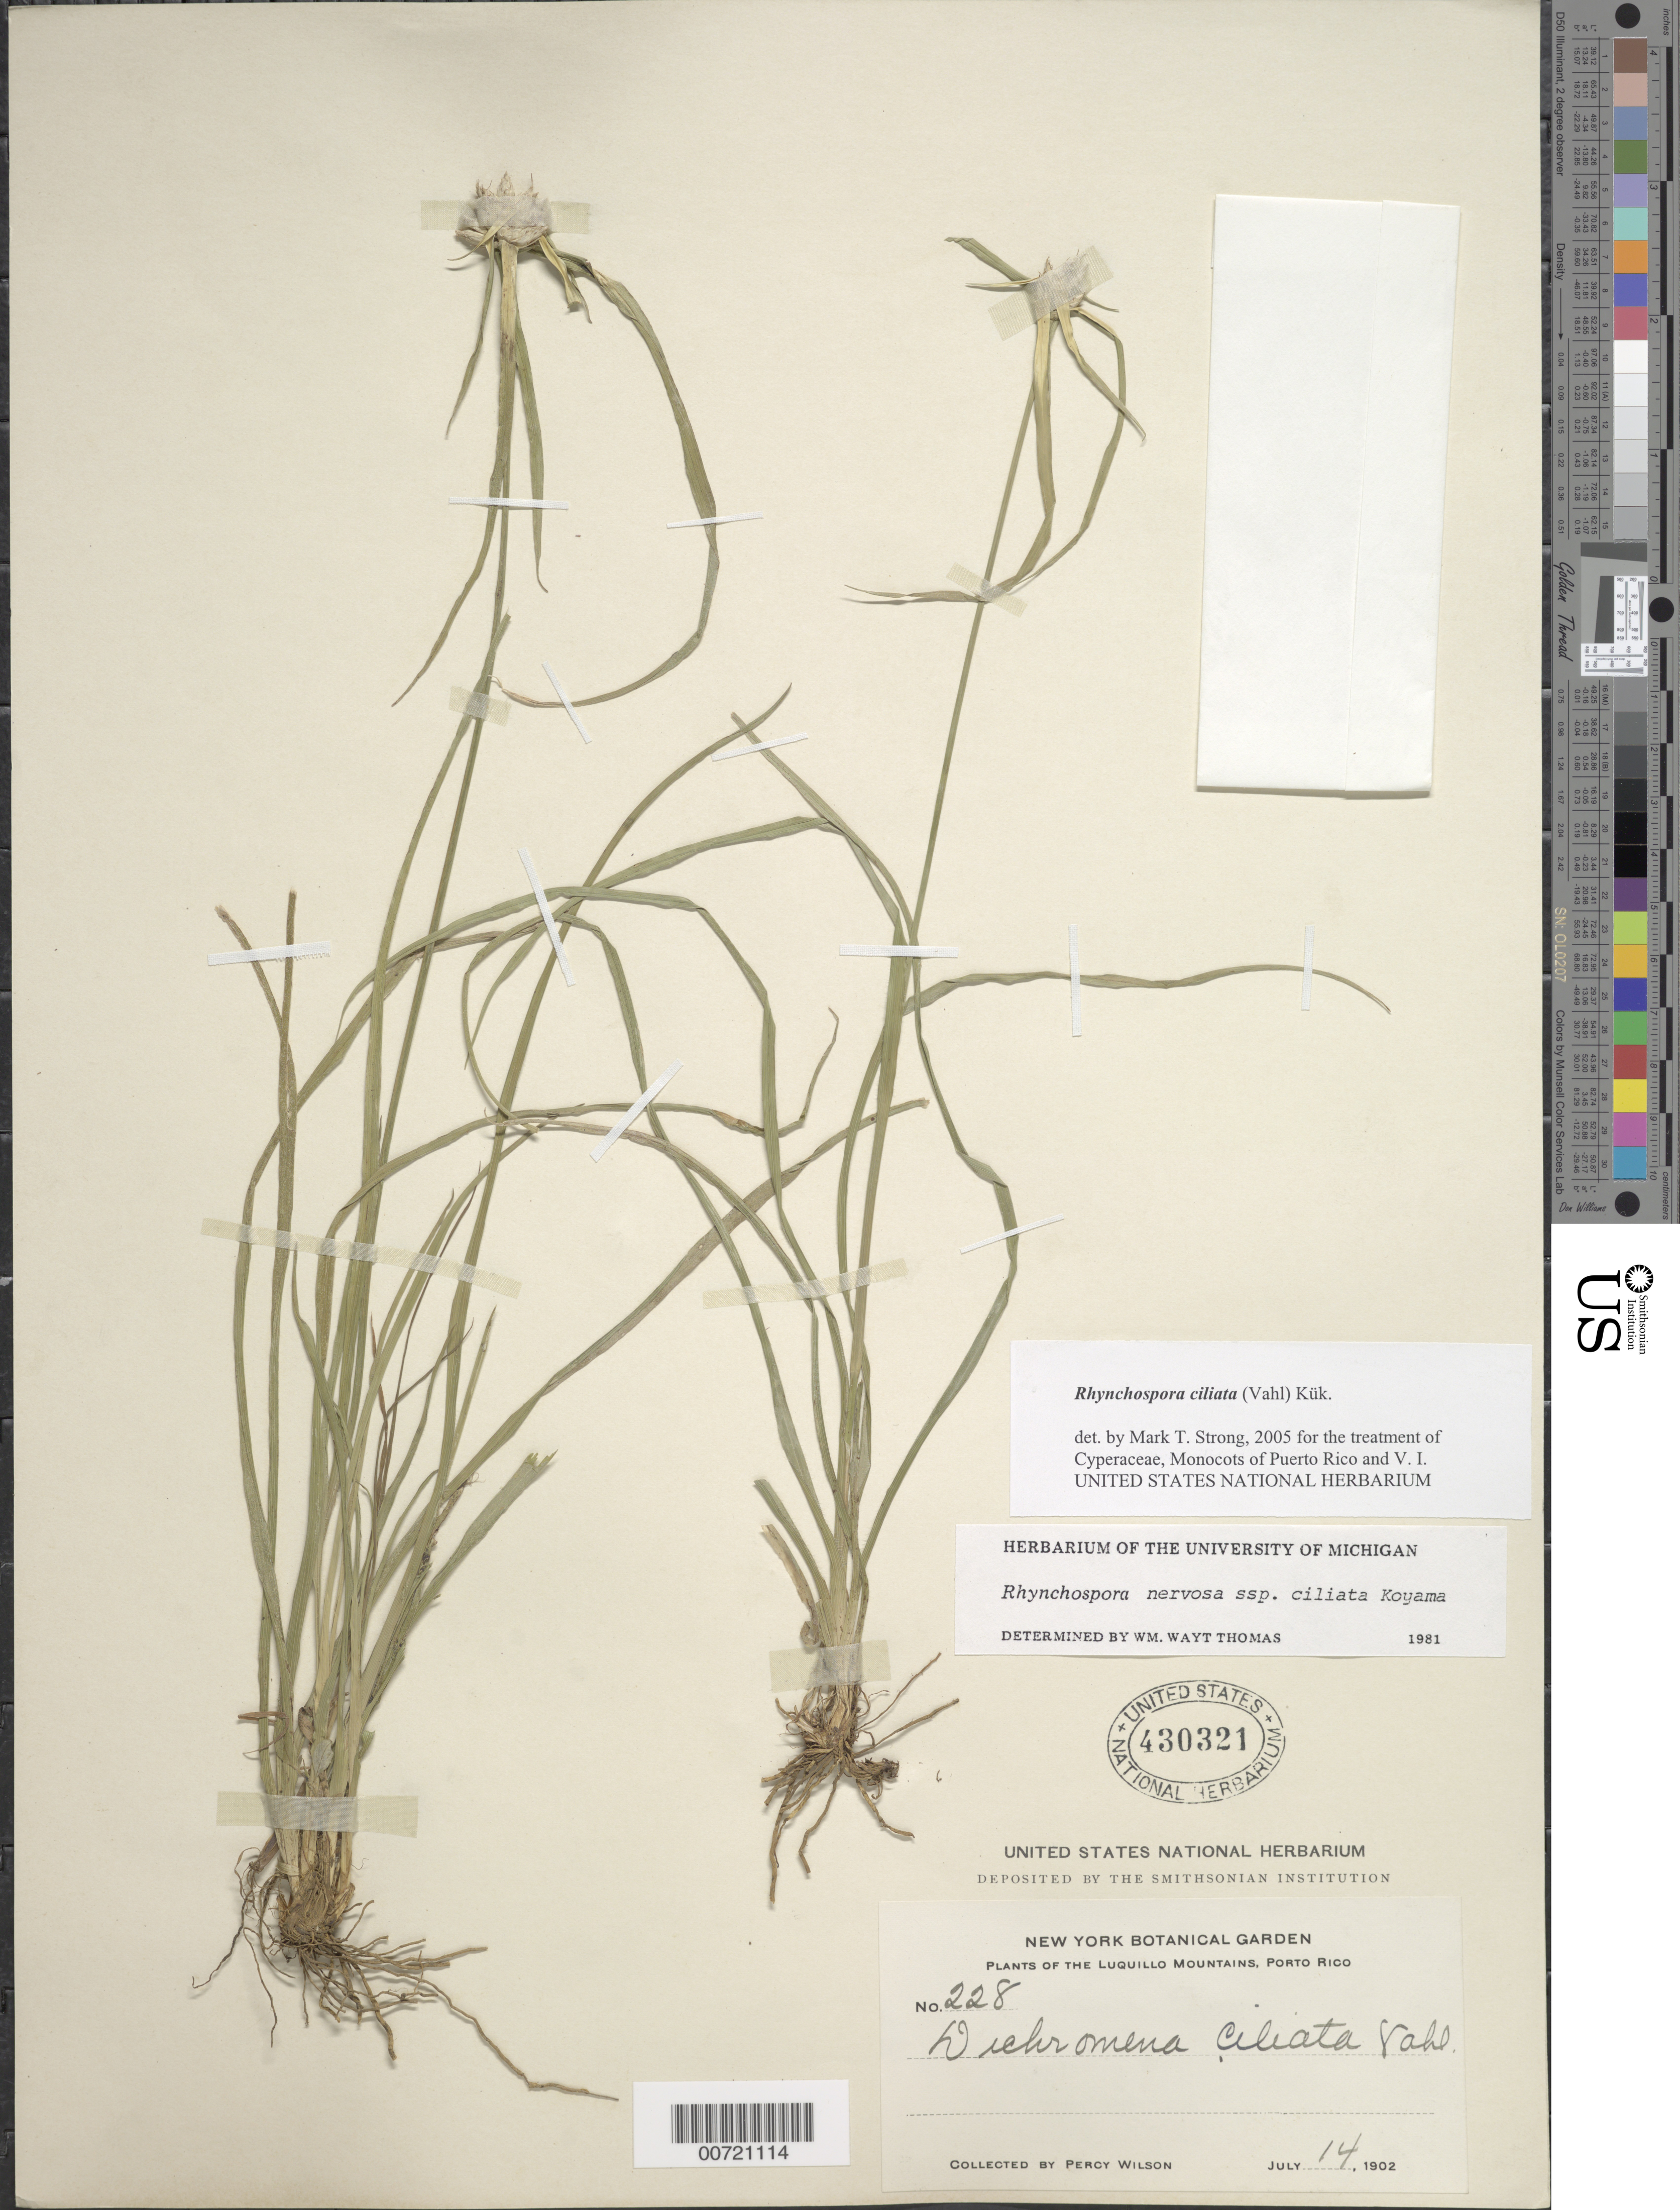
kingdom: Plantae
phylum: Tracheophyta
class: Liliopsida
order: Poales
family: Cyperaceae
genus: Rhynchospora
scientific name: Rhynchospora ciliata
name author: (G. Mey.) Kük.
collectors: P. Wilson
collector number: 228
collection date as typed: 14 Jul 1902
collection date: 1902-07-14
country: Puerto Rico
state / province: Luquillo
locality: Luquillo Mountains.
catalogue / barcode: US 430321